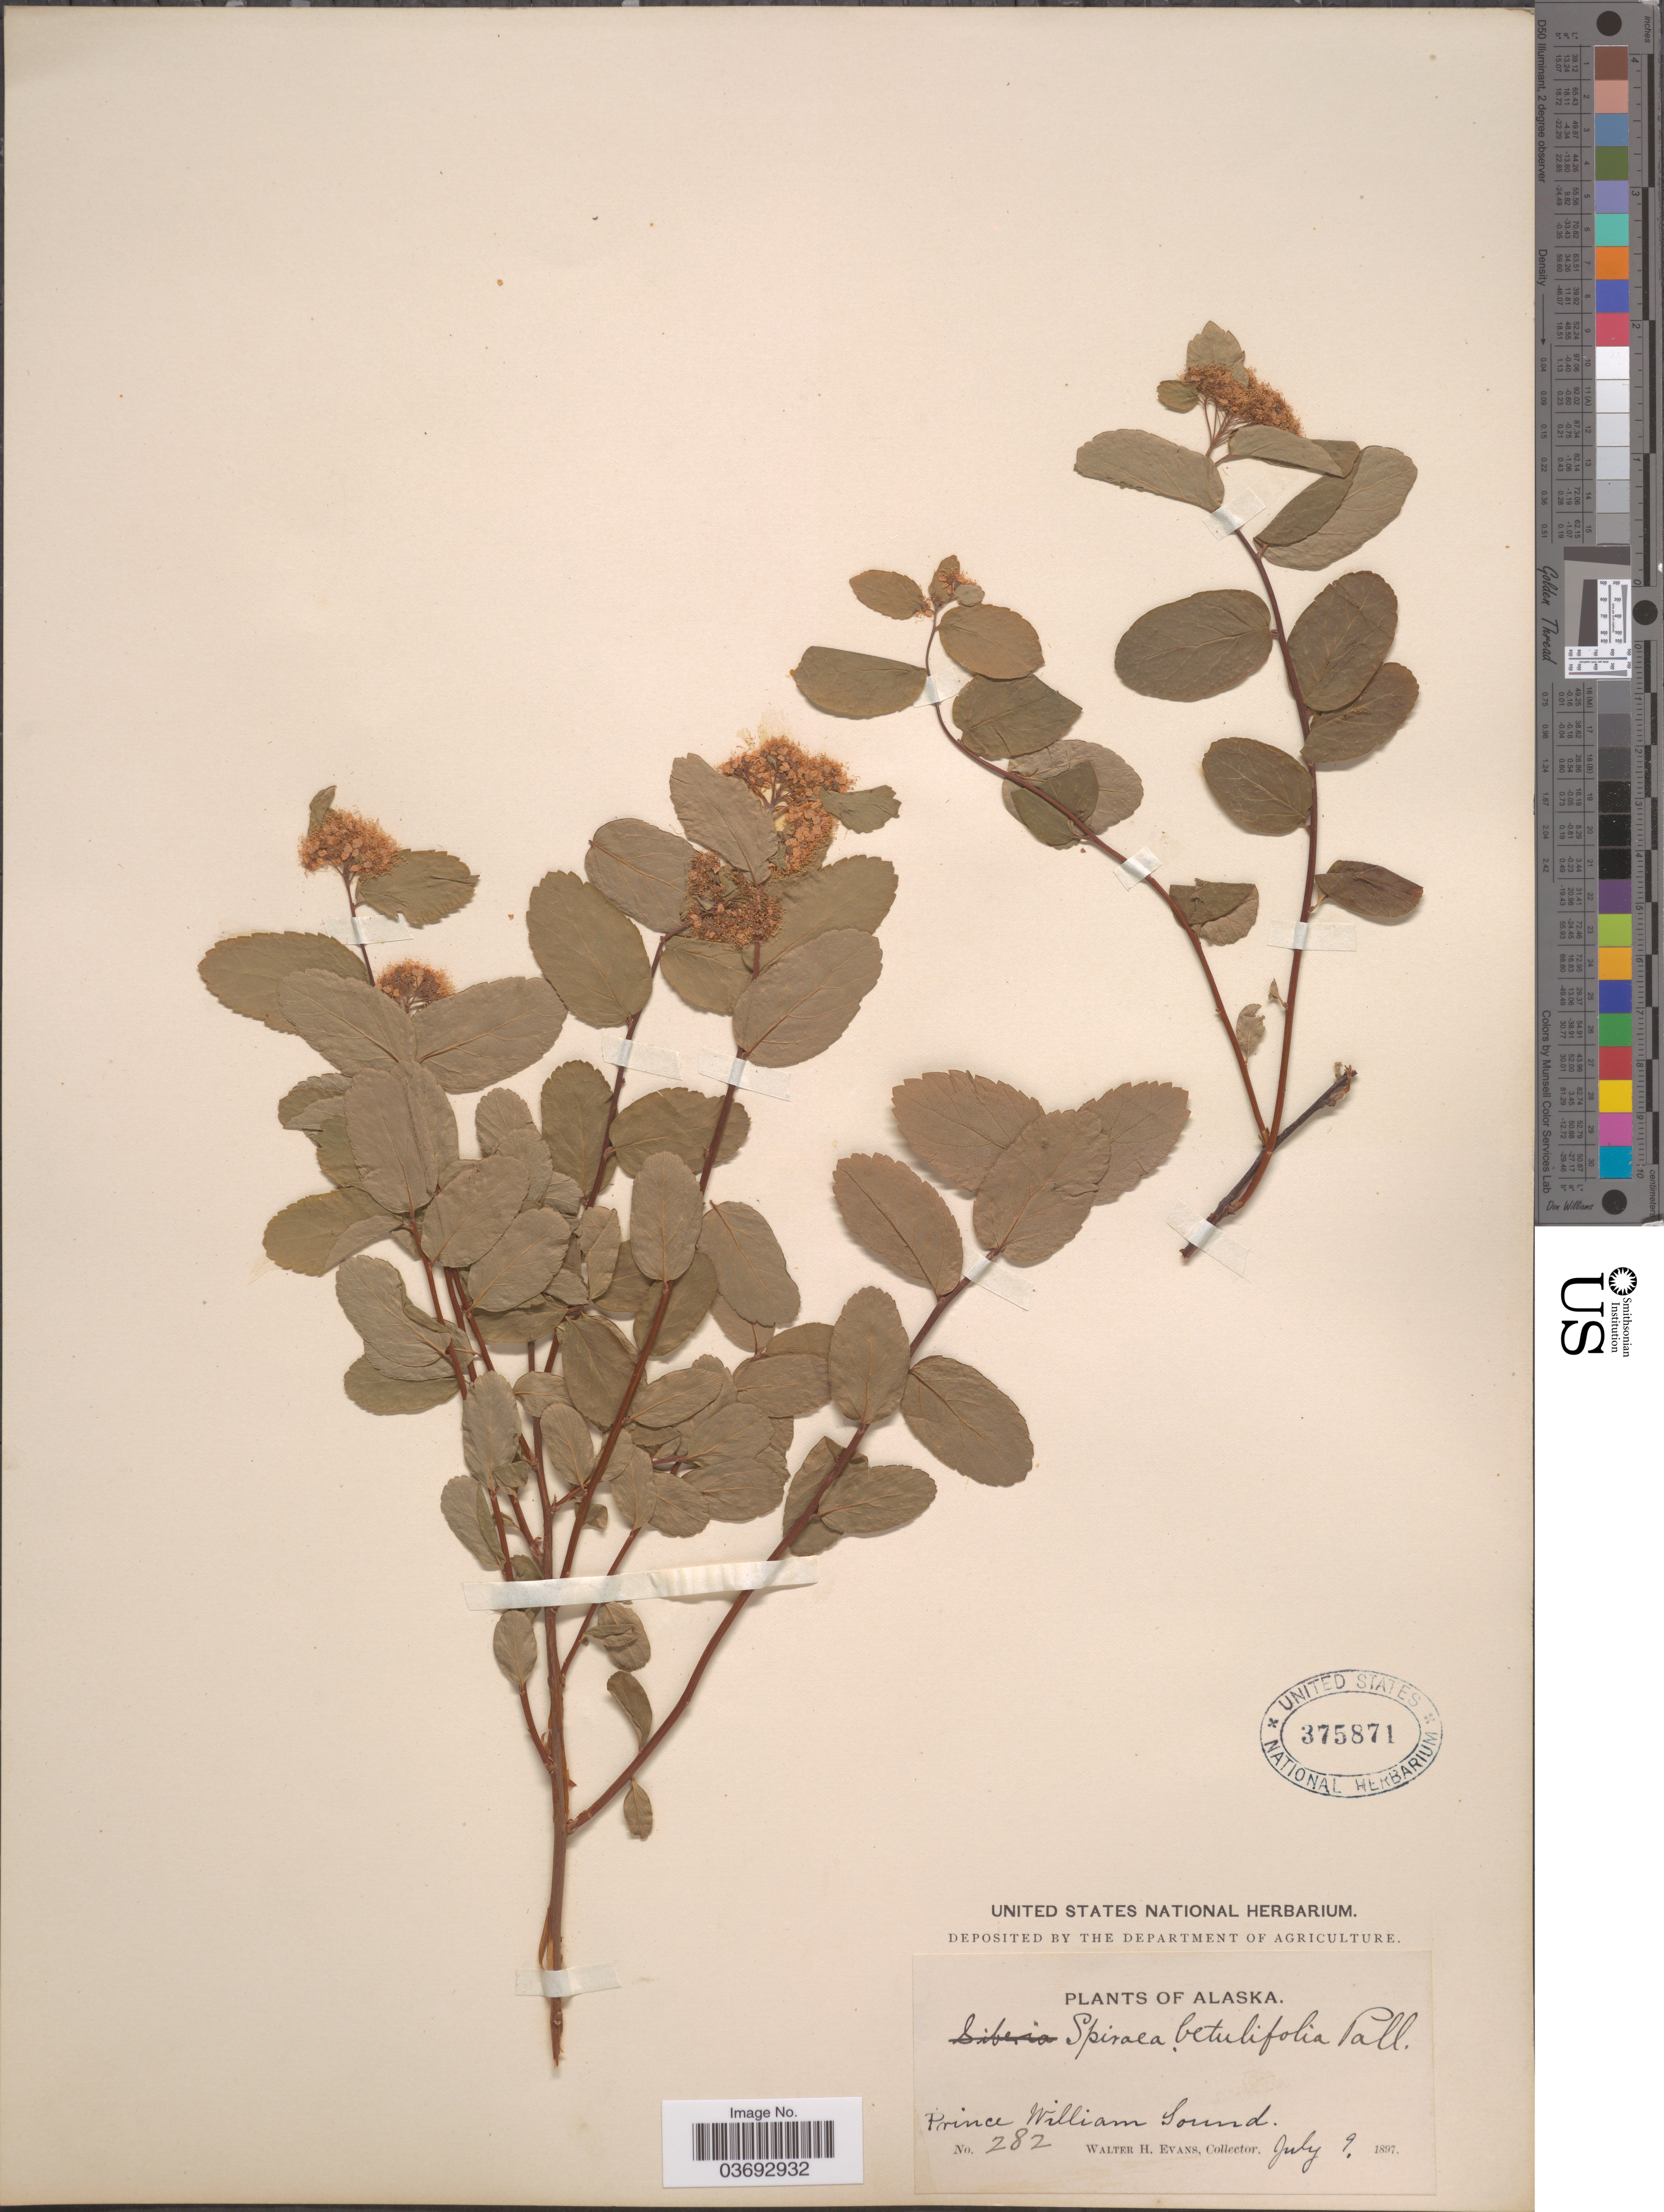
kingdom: Plantae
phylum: Tracheophyta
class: Magnoliopsida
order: Rosales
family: Rosaceae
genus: Spiraea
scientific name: Spiraea stevenii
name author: (C.K. Schneid.) Rydb.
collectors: W. H. Evans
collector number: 282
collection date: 1897-07-09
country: United States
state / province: Alaska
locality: Prince William Sound.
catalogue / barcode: US 375871